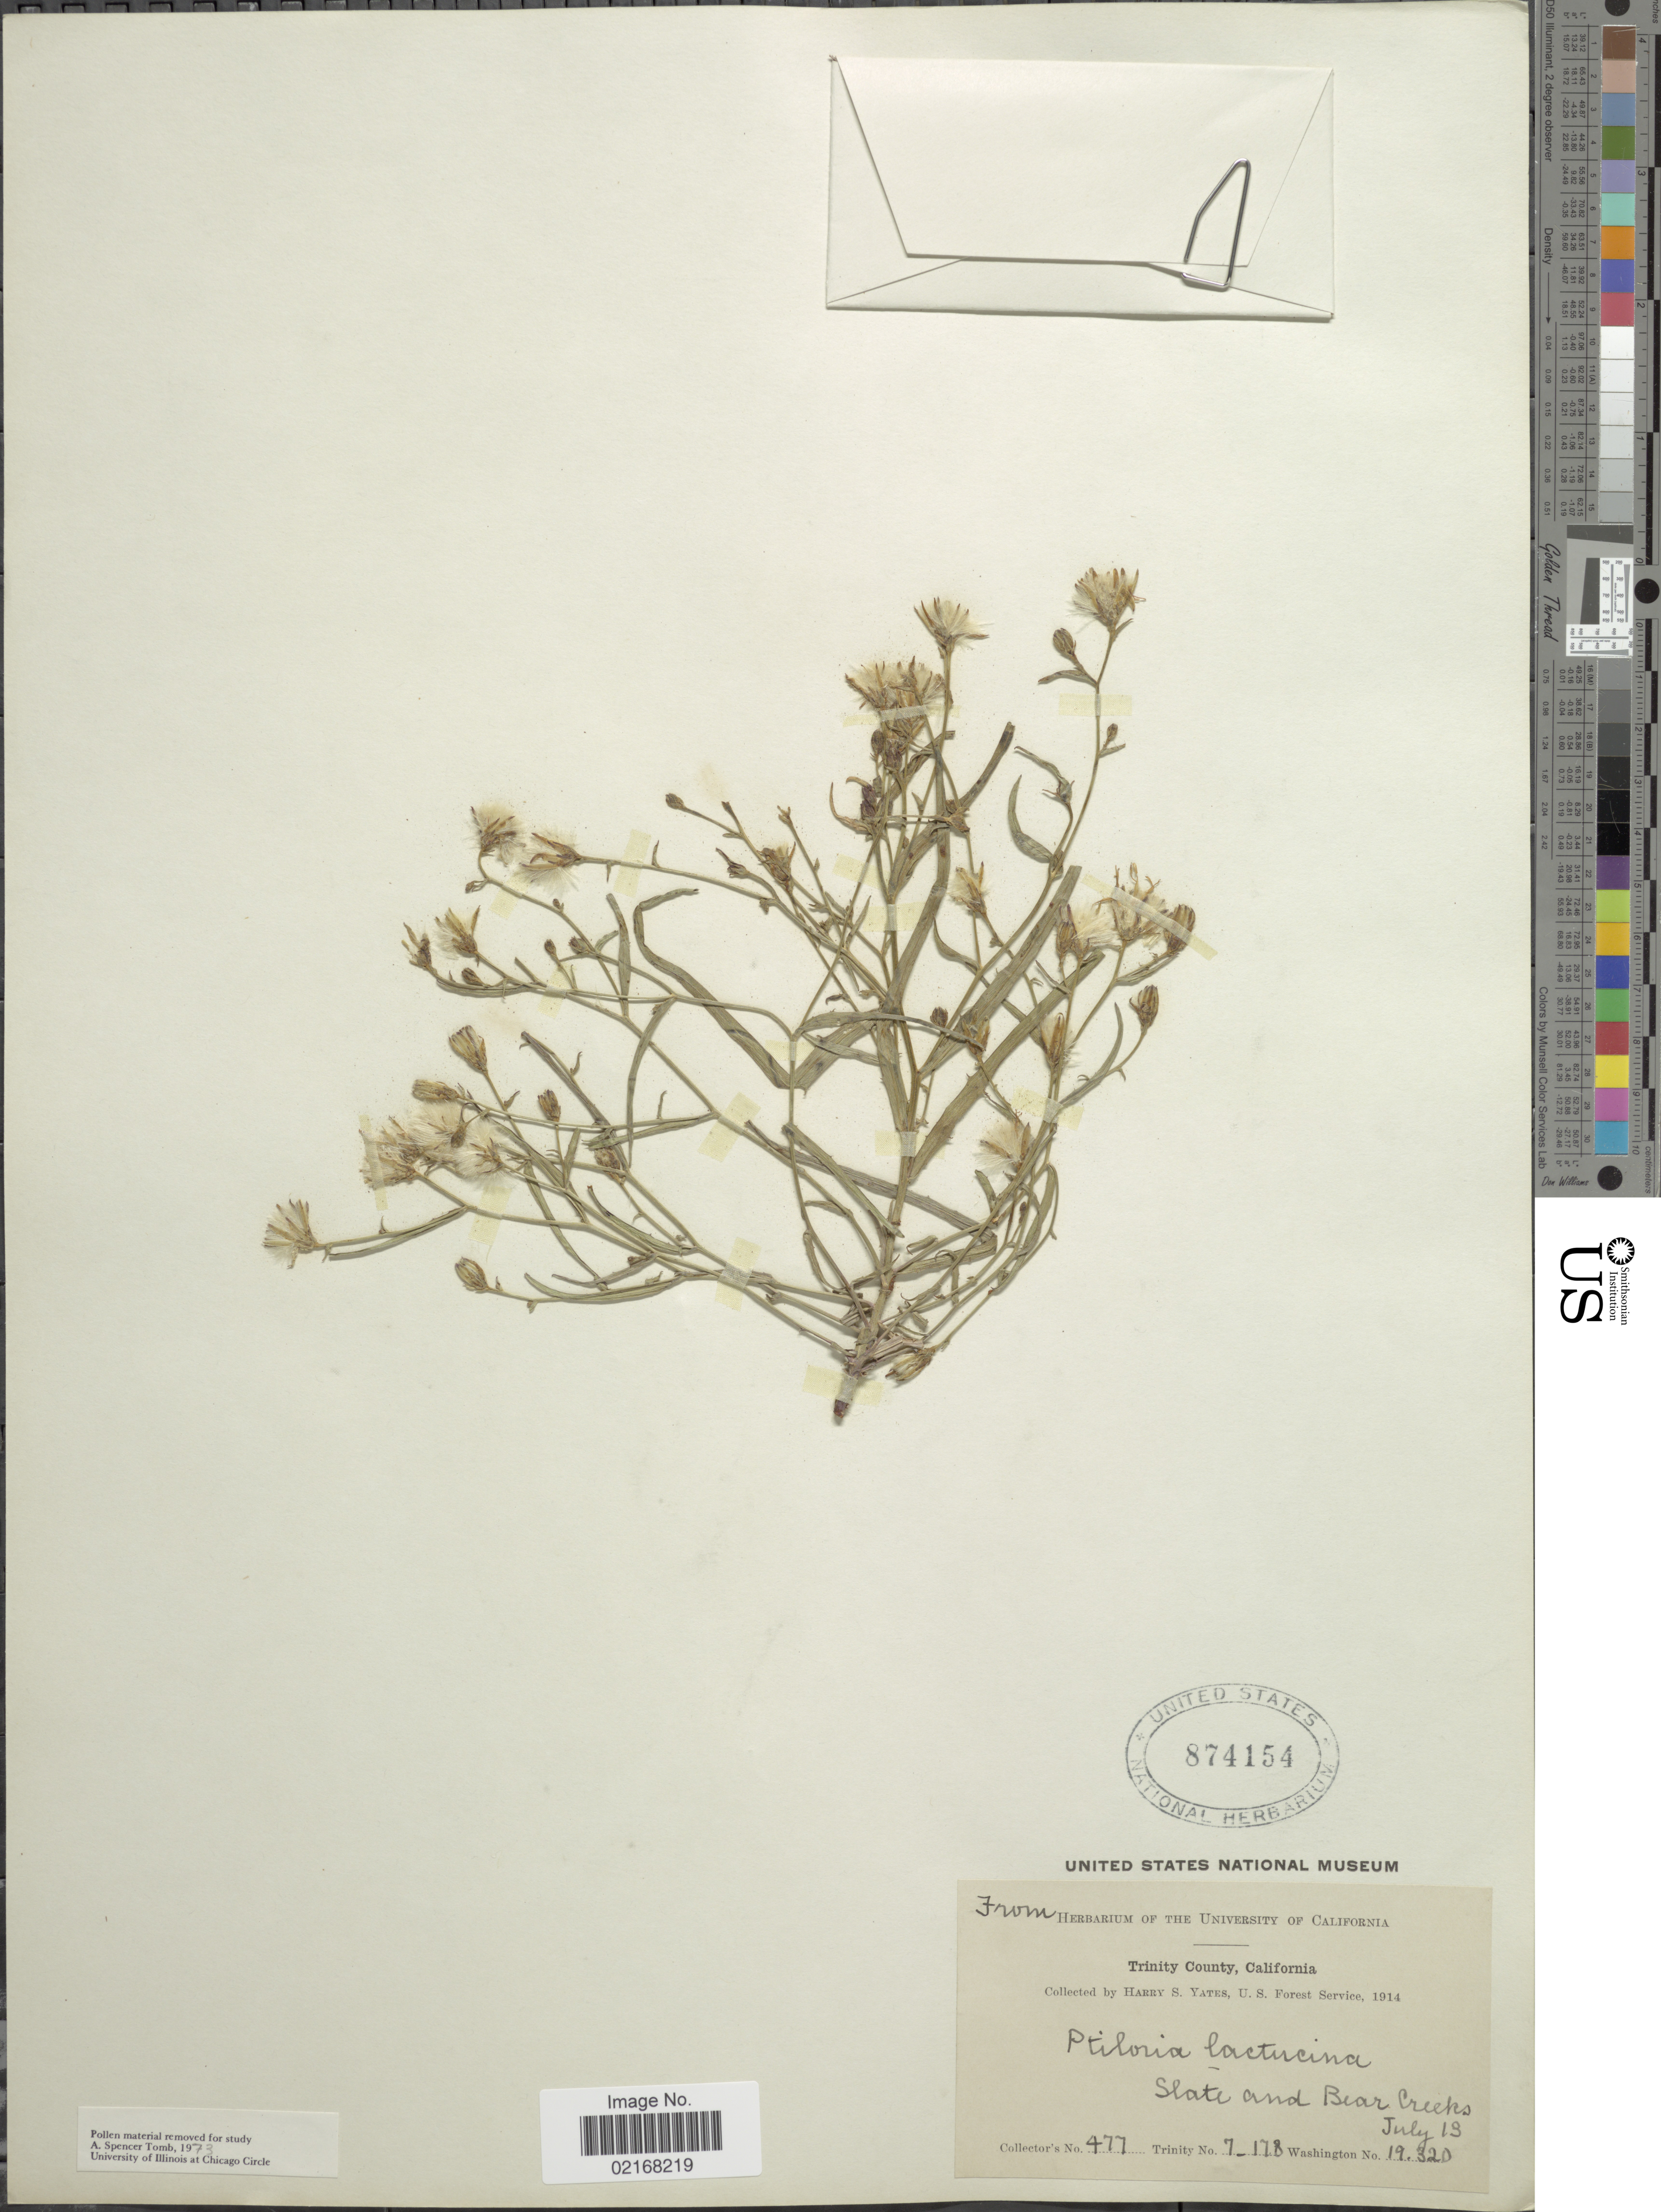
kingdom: Plantae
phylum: Tracheophyta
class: Magnoliopsida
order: Asterales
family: Asteraceae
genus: Stephanomeria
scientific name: Stephanomeria lactucina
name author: A. Gray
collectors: H. S. Yates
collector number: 477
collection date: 1914-07-13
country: United States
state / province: California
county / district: Trinity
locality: Trinity County, California. Slate and Bear Creeks.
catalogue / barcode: US 874154